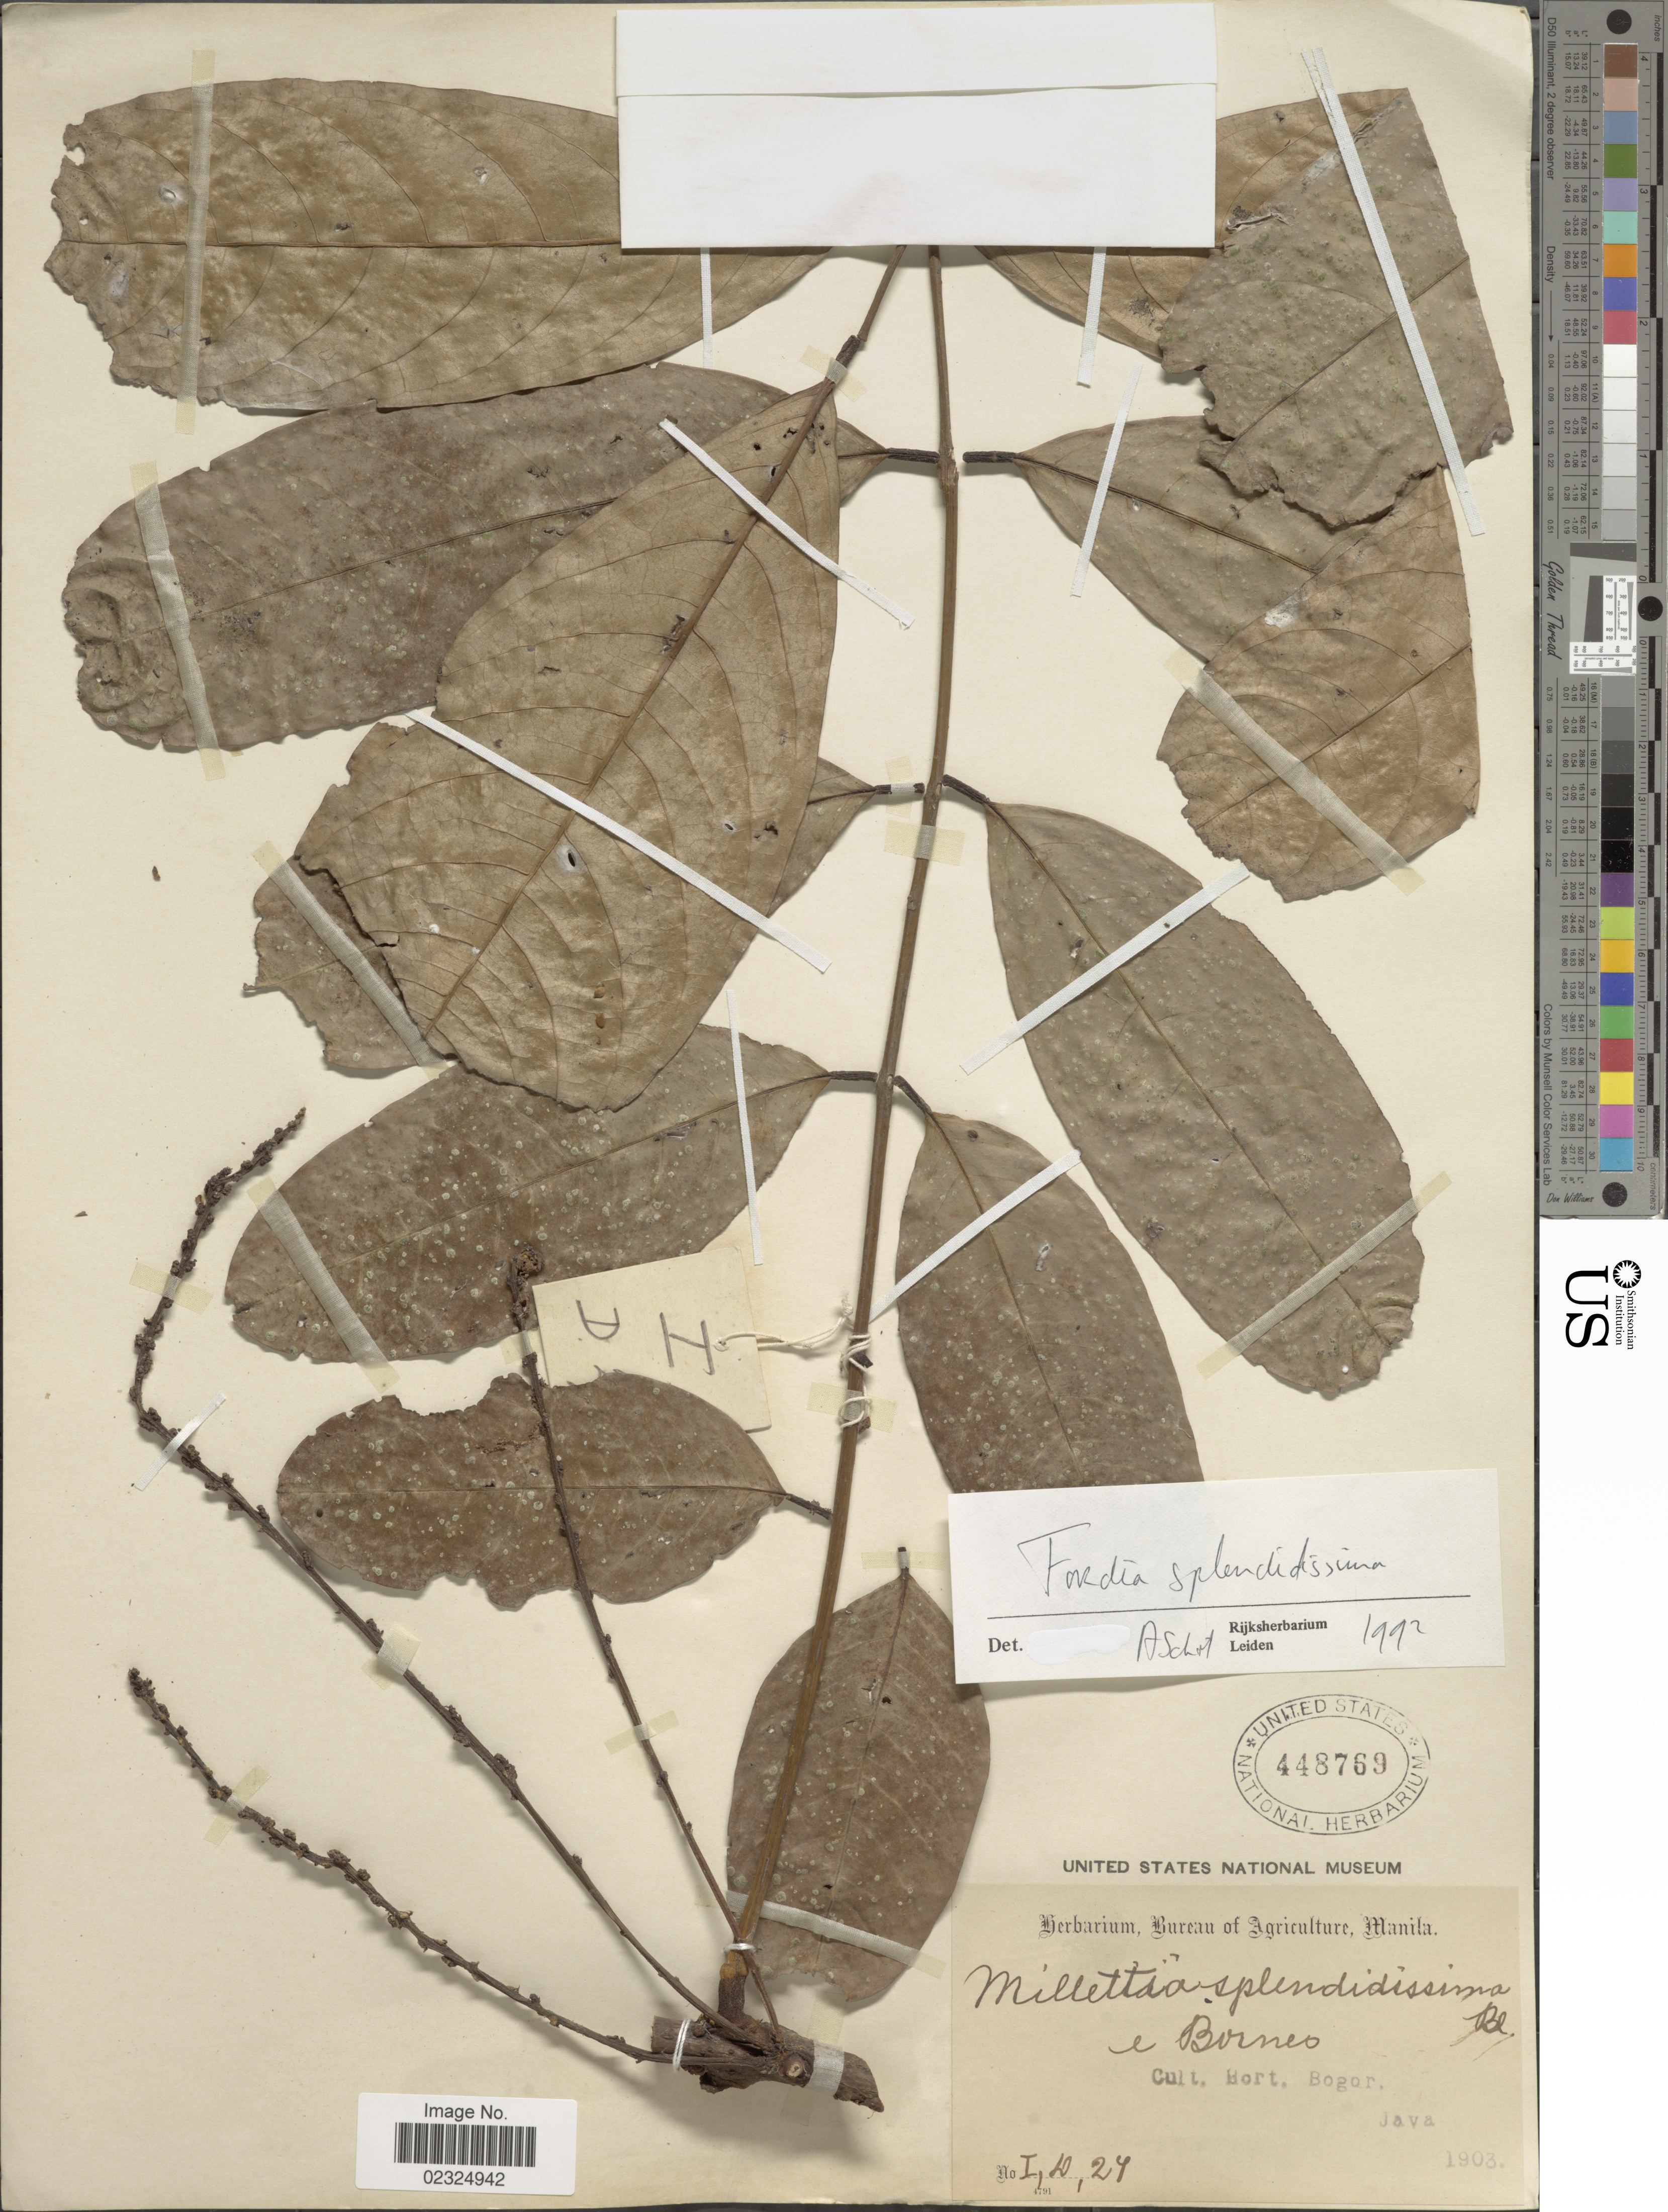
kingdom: Plantae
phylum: Tracheophyta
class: Magnoliopsida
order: Fabales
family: Fabaceae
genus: Fordia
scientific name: Fordia splendidissima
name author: (Blume ex Miq.) Buysen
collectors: ex Herb. Bur. Agric. Manila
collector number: I, D, 24*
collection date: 1903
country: Indonesia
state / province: Java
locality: E Borneo [unsure placement], cult. Hort, Bogor. Java.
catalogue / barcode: US 448769